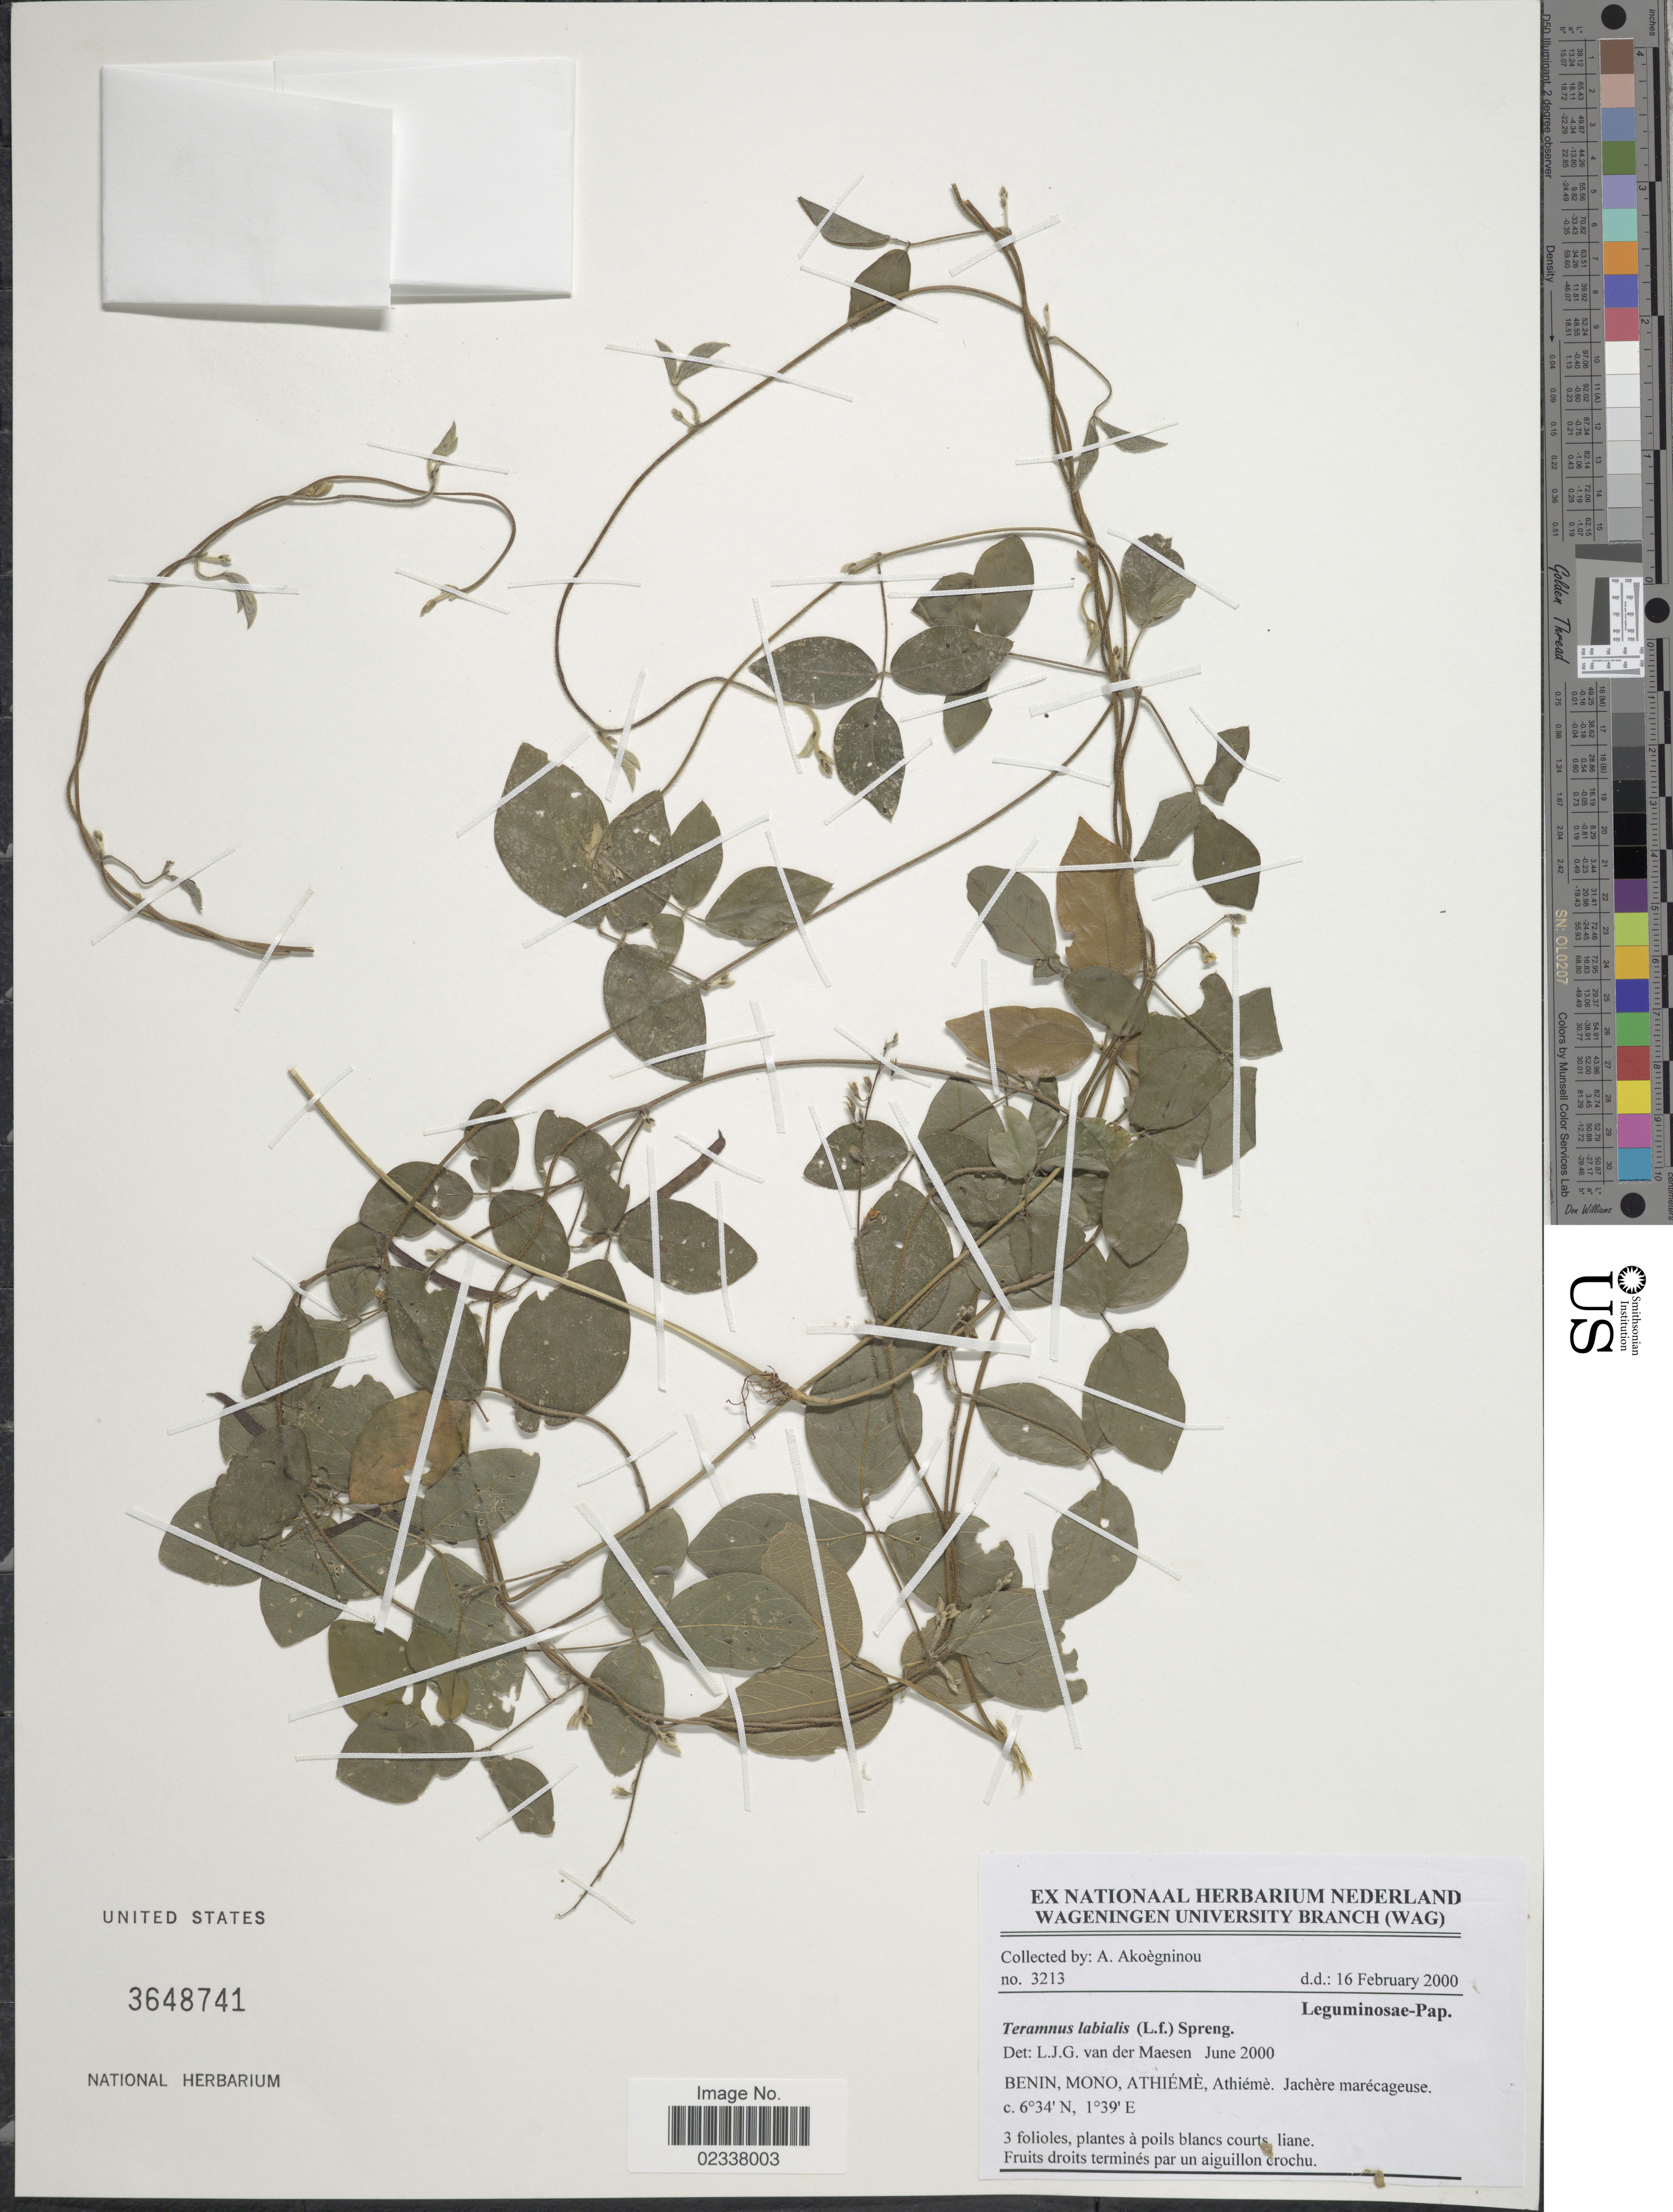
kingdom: Plantae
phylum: Tracheophyta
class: Magnoliopsida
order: Fabales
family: Fabaceae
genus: Teramnus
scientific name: Teramnus labialis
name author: (L. f.) Spreng.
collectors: A. Akoegninou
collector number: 3213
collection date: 2000-02-16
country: Benin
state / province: Mono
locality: Athiéme, Athiémè. Jachère marécageuse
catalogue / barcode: US 3648741